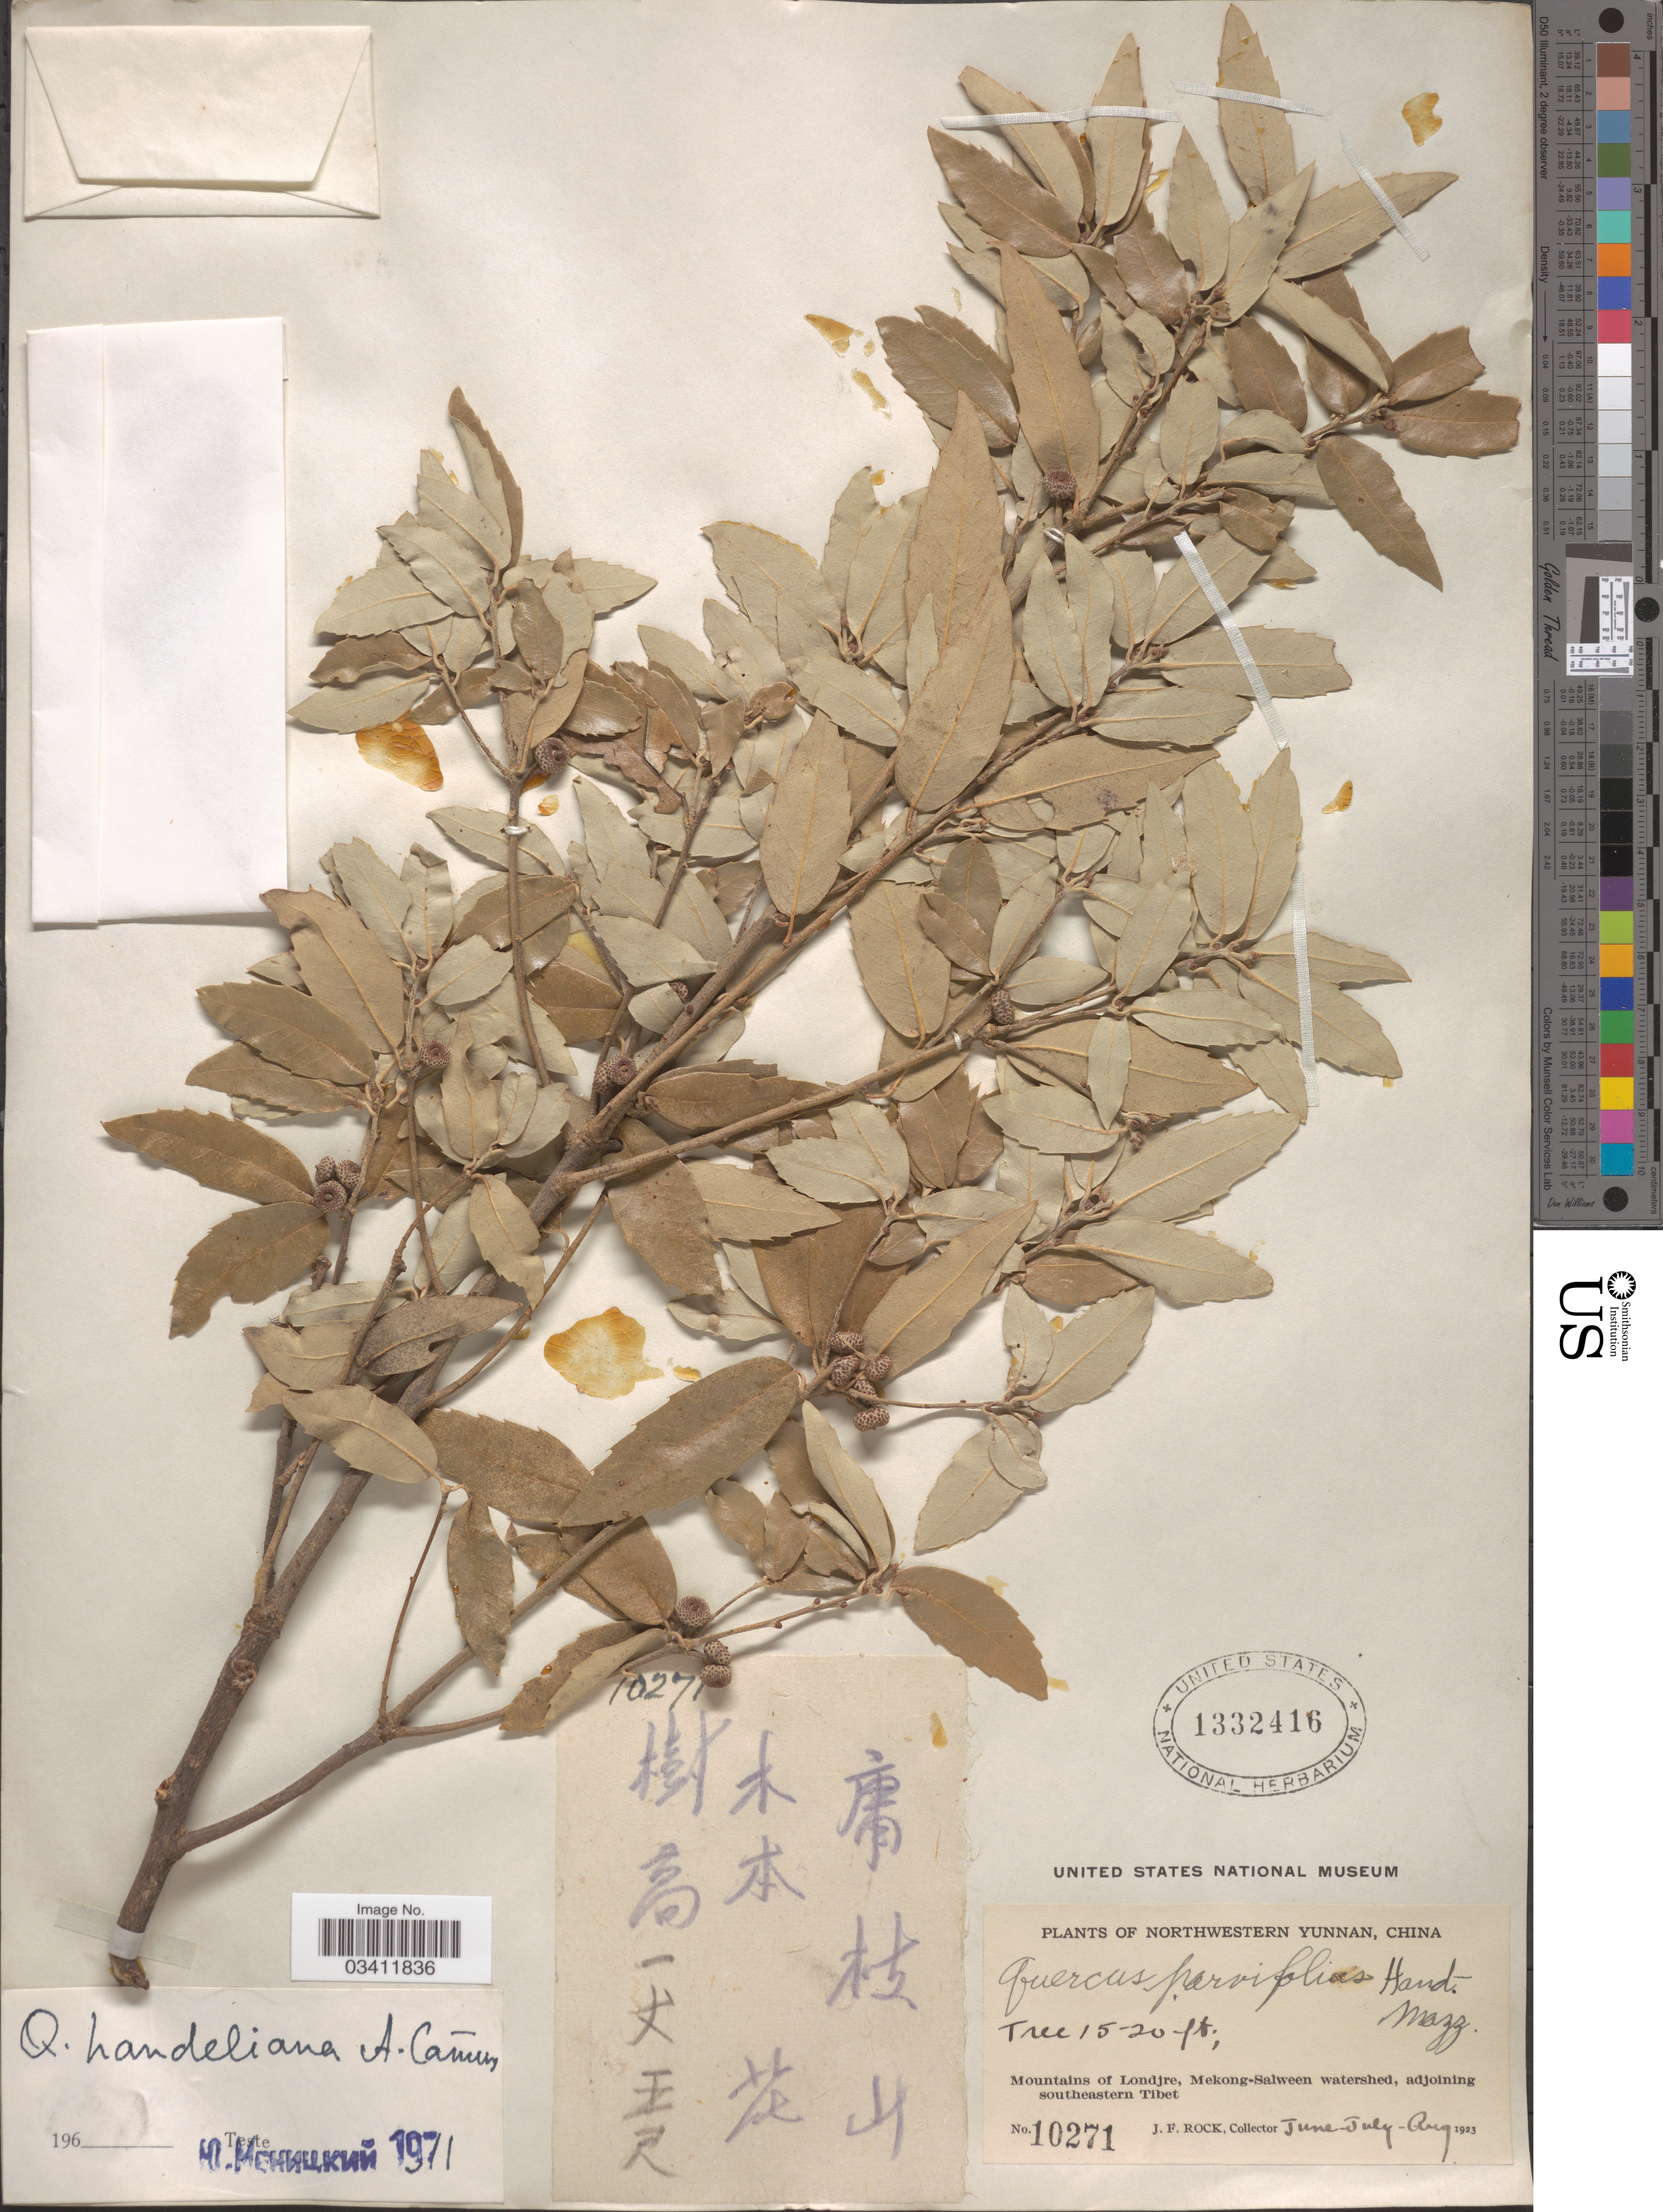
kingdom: Plantae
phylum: Tracheophyta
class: Magnoliopsida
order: Fagales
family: Fagaceae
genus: Quercus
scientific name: Quercus handeliana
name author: A. Camus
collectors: J. Rock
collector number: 10271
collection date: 1923-06/1923-08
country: China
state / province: Yunnan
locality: Northwestern Yunnan. Mountains of Londjre, Mekong-Salween watershed, adjoining southeastern Tibet.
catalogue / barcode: US 1332416